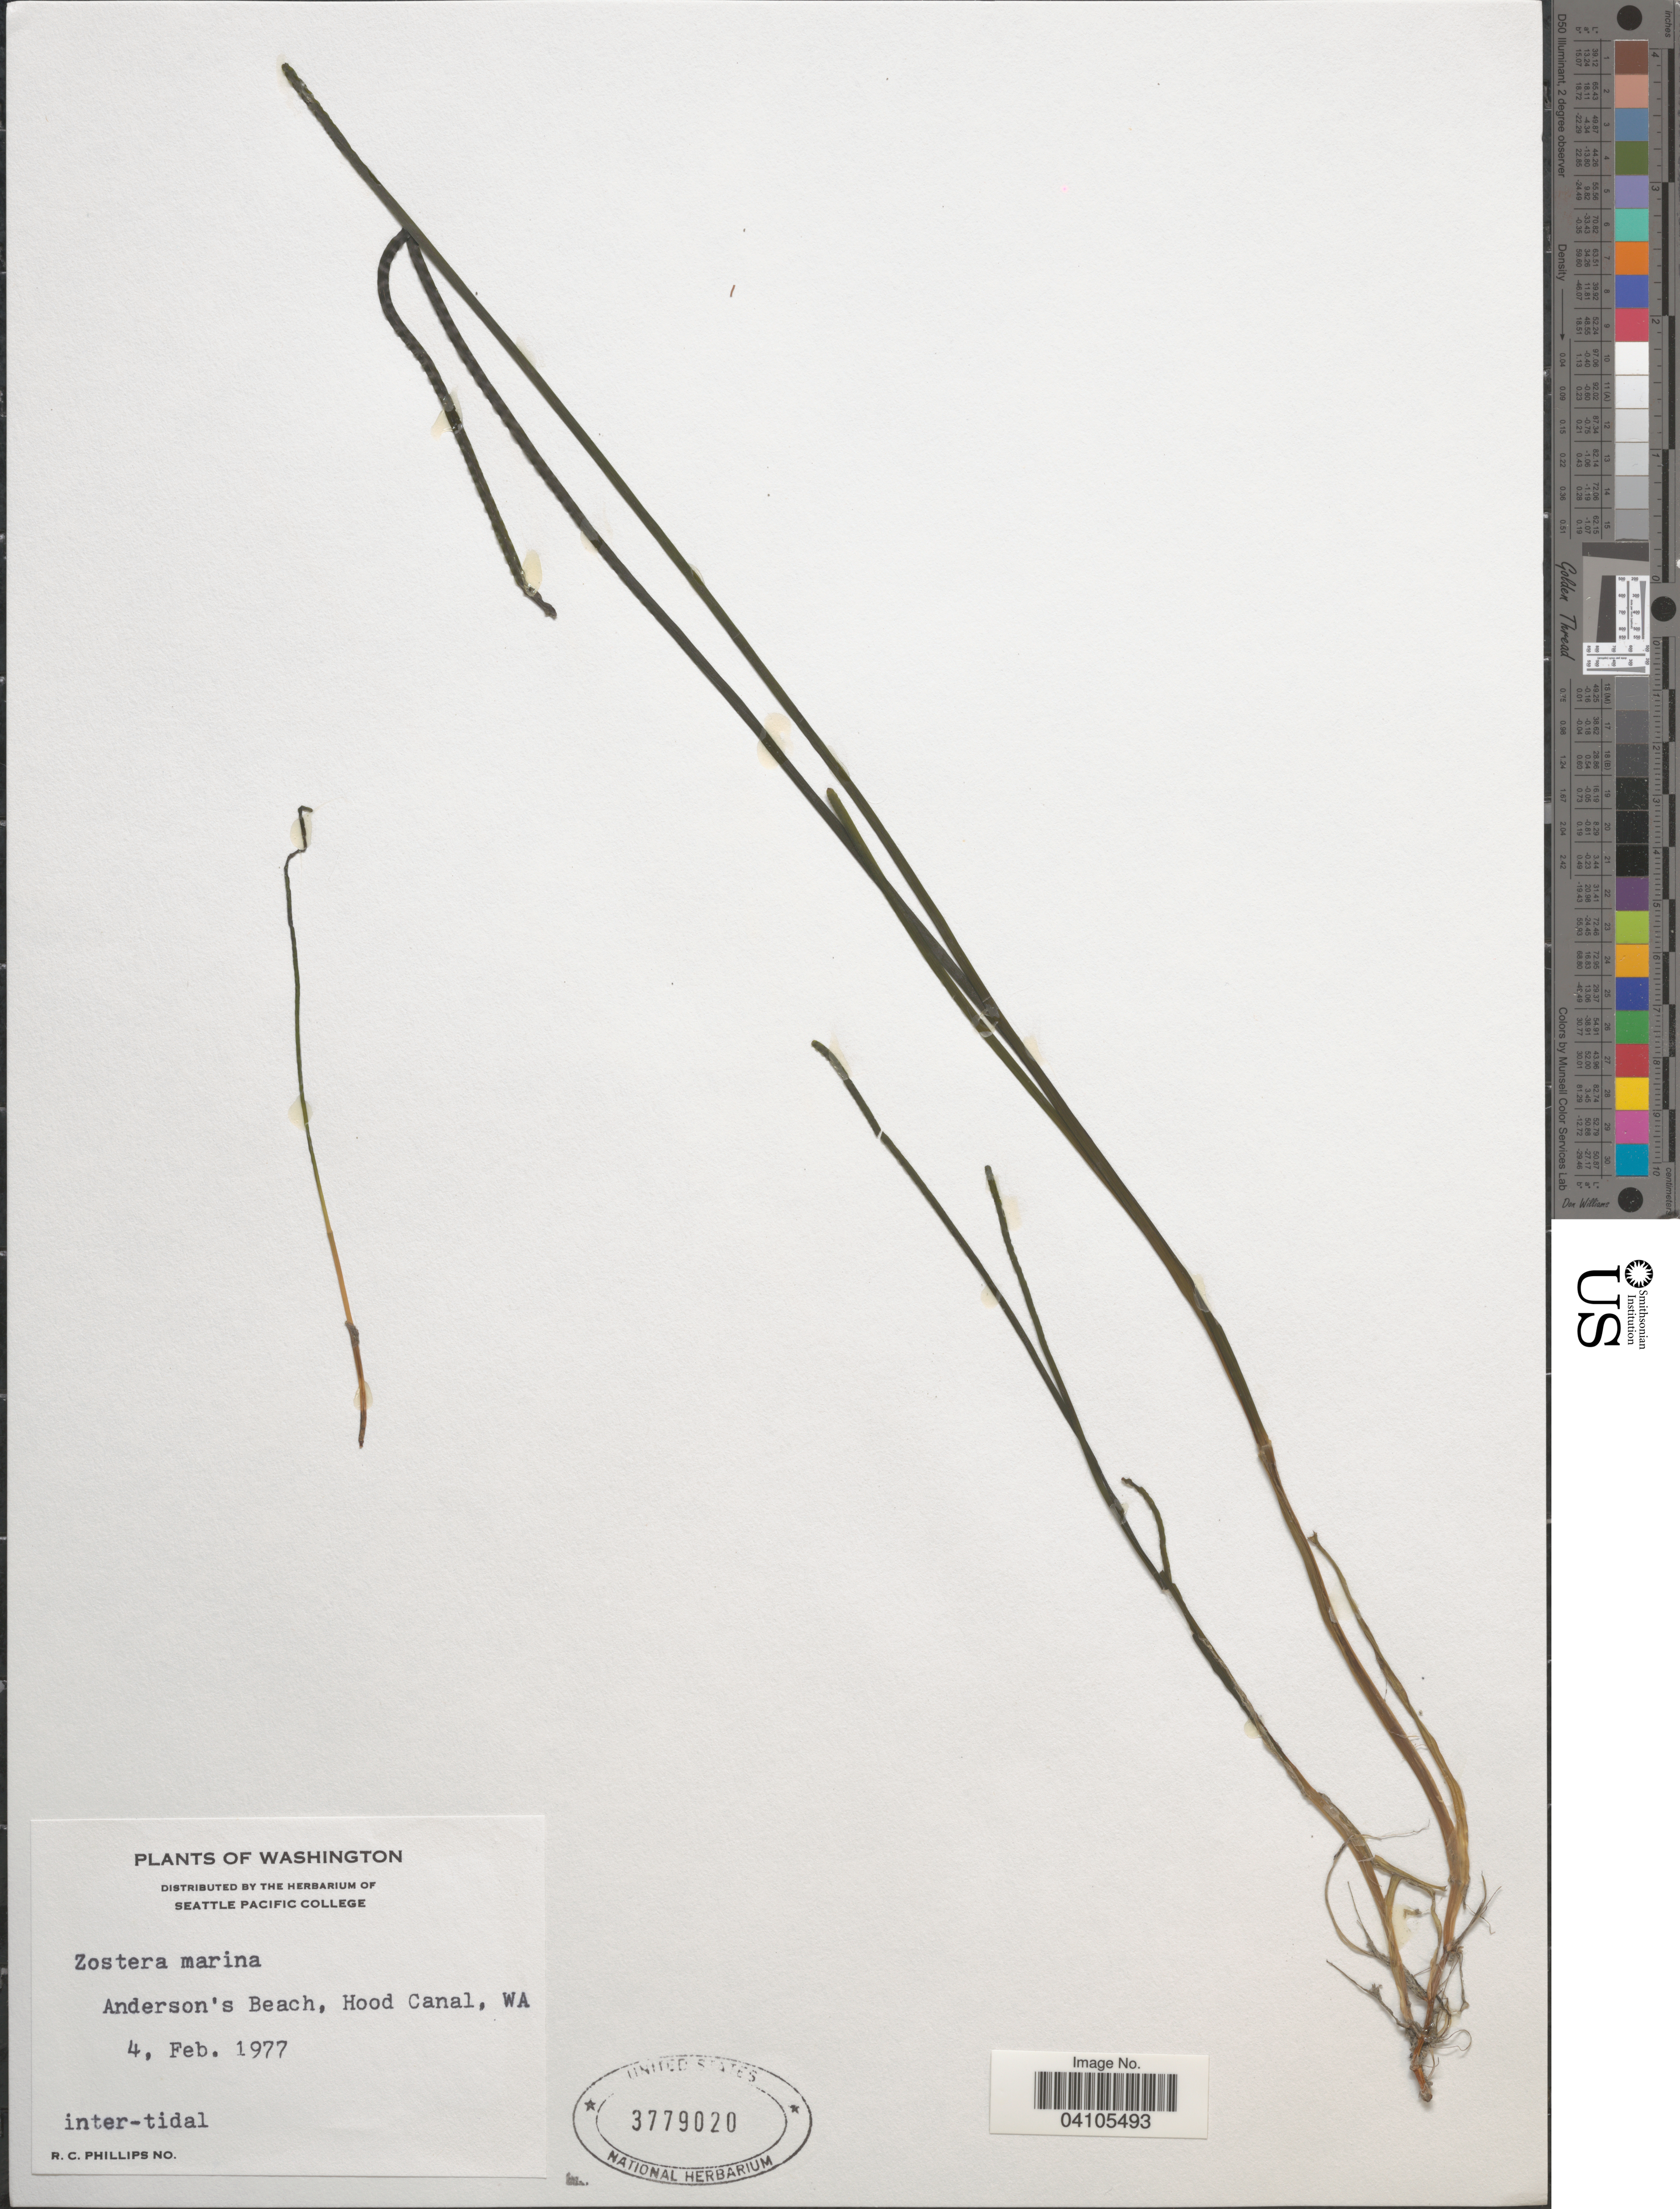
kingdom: Plantae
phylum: Tracheophyta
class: Liliopsida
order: Alismatales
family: Zosteraceae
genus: Zostera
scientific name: Zostera marina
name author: L.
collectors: R. C. Phillips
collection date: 1977-02-04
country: United States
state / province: Washington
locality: Anderson's Beach, Hood Canal.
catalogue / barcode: US 3779020